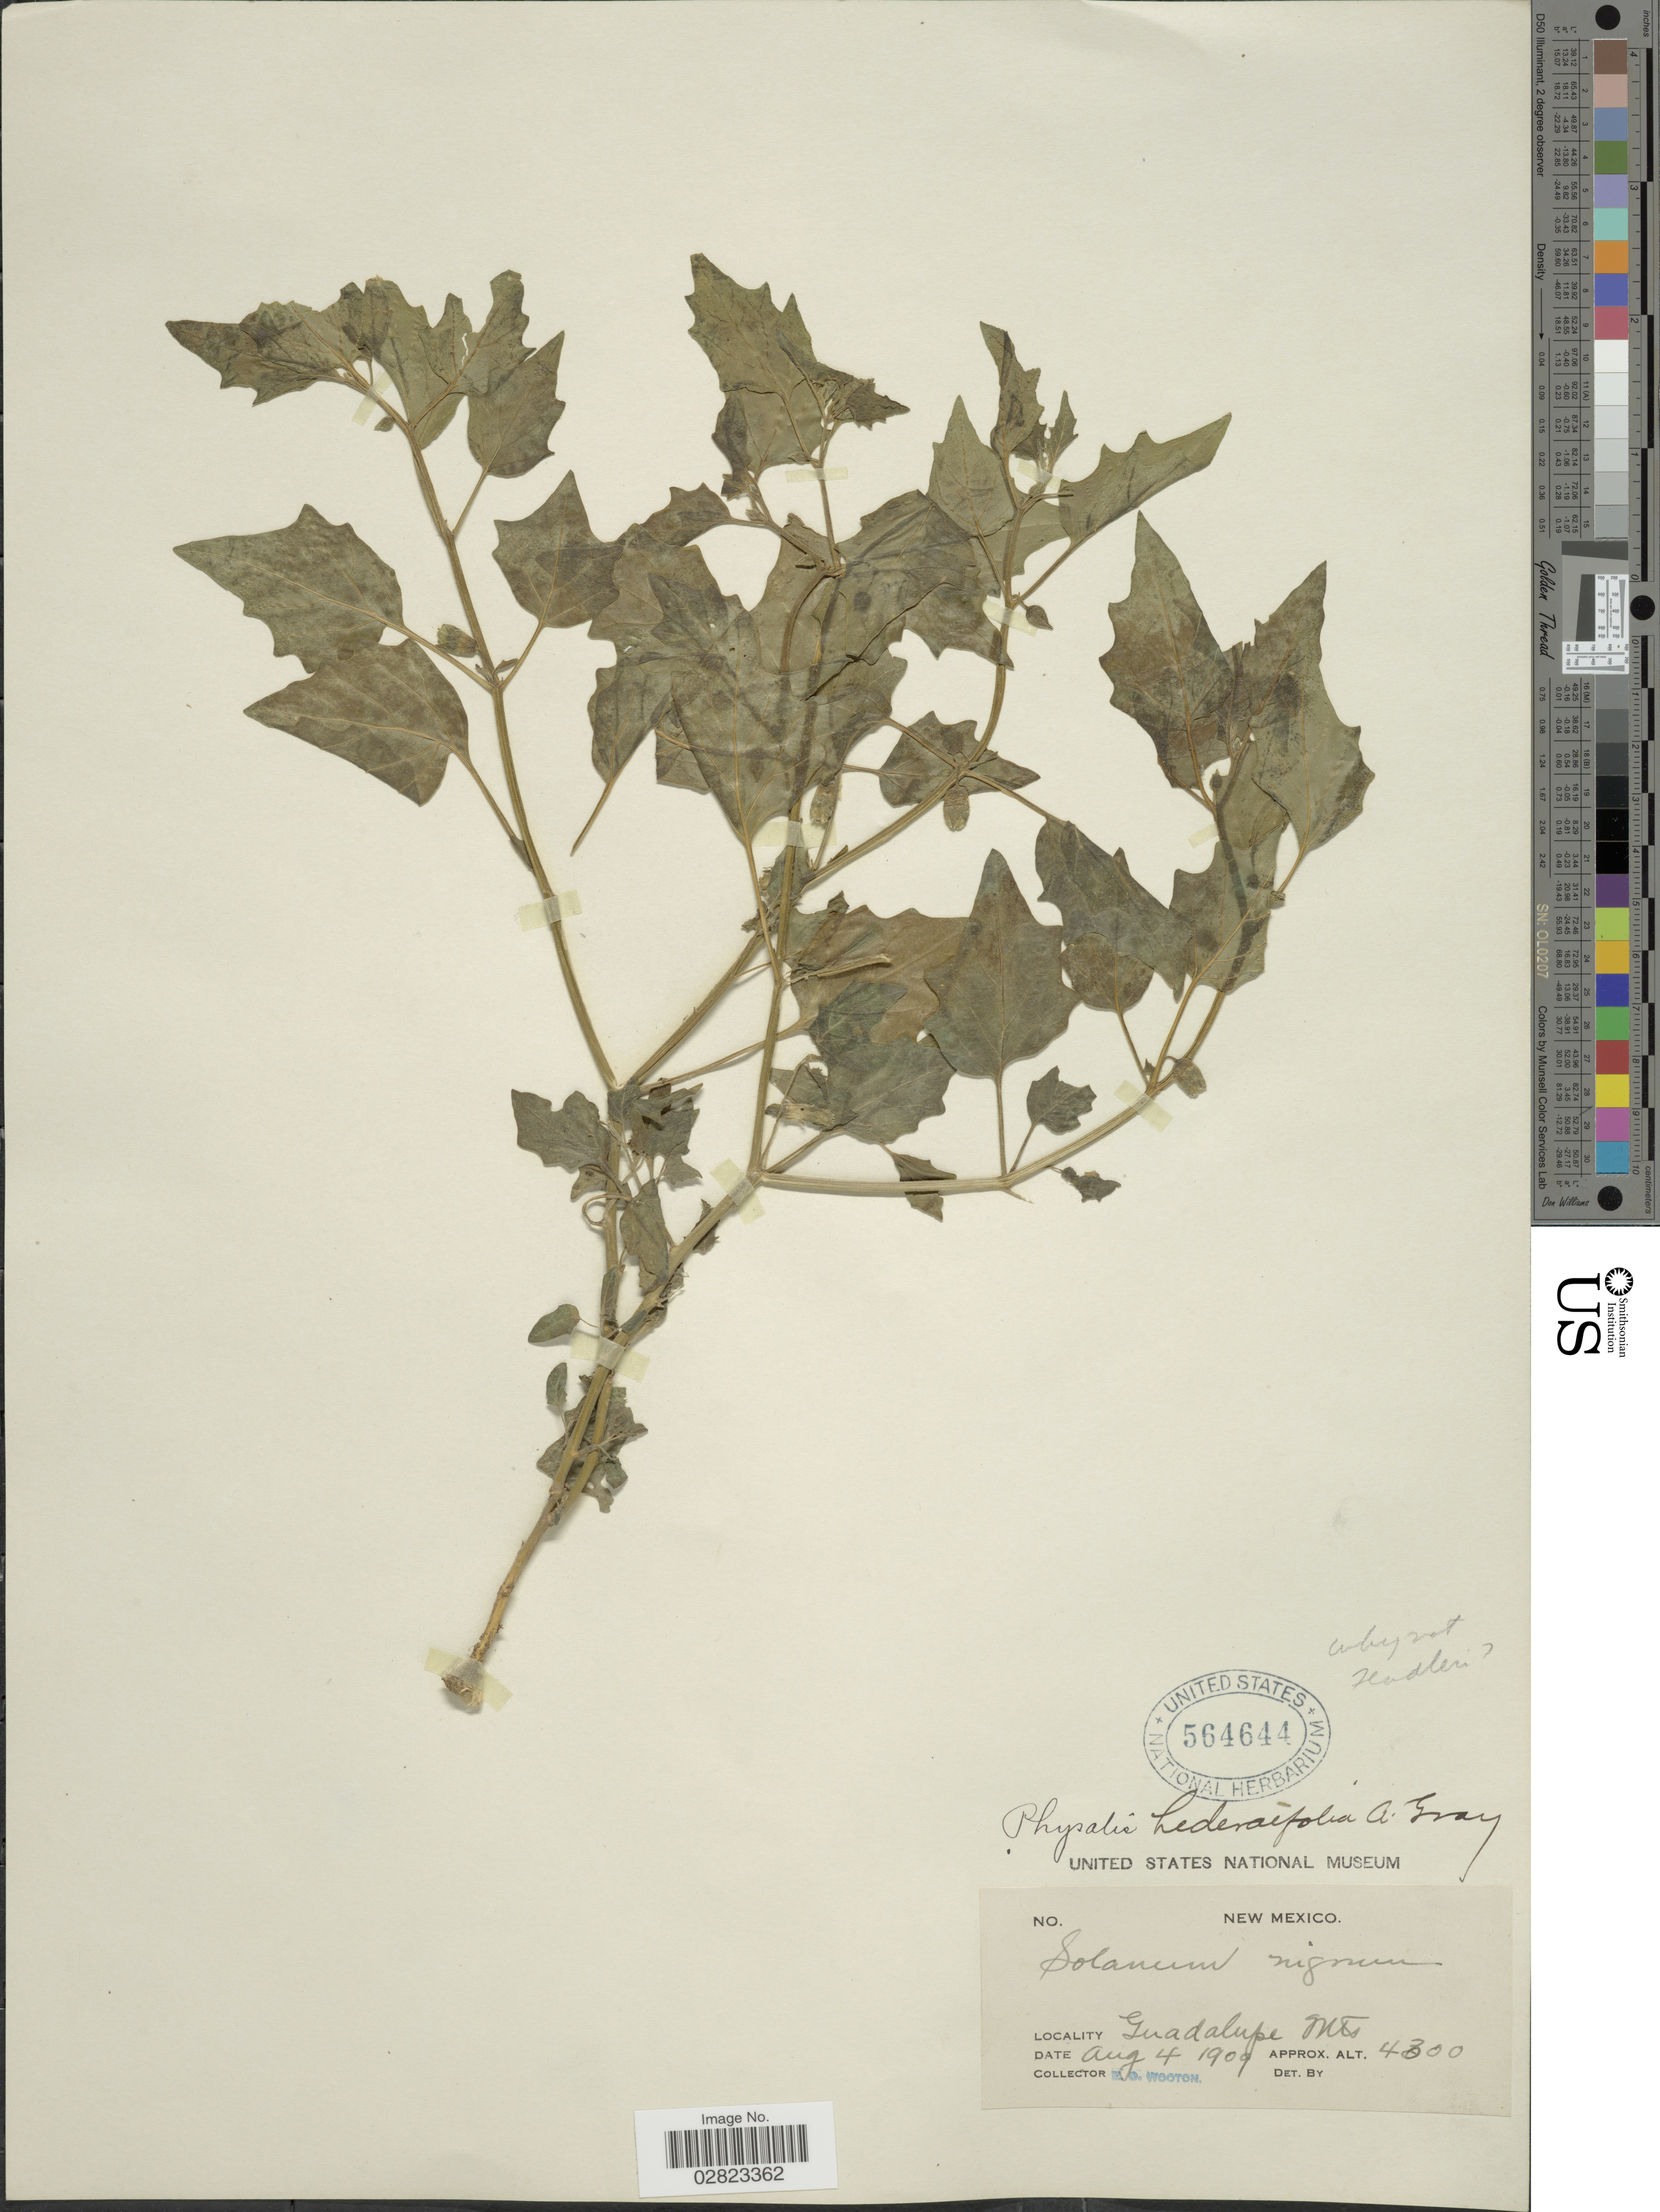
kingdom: Plantae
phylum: Tracheophyta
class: Magnoliopsida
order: Solanales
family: Solanaceae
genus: Physalis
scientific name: Physalis hederifolia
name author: A. Gray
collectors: E. O. Wooton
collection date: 1909-08-04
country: United States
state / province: New Mexico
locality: Guadalupe Mts.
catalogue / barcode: US 564644